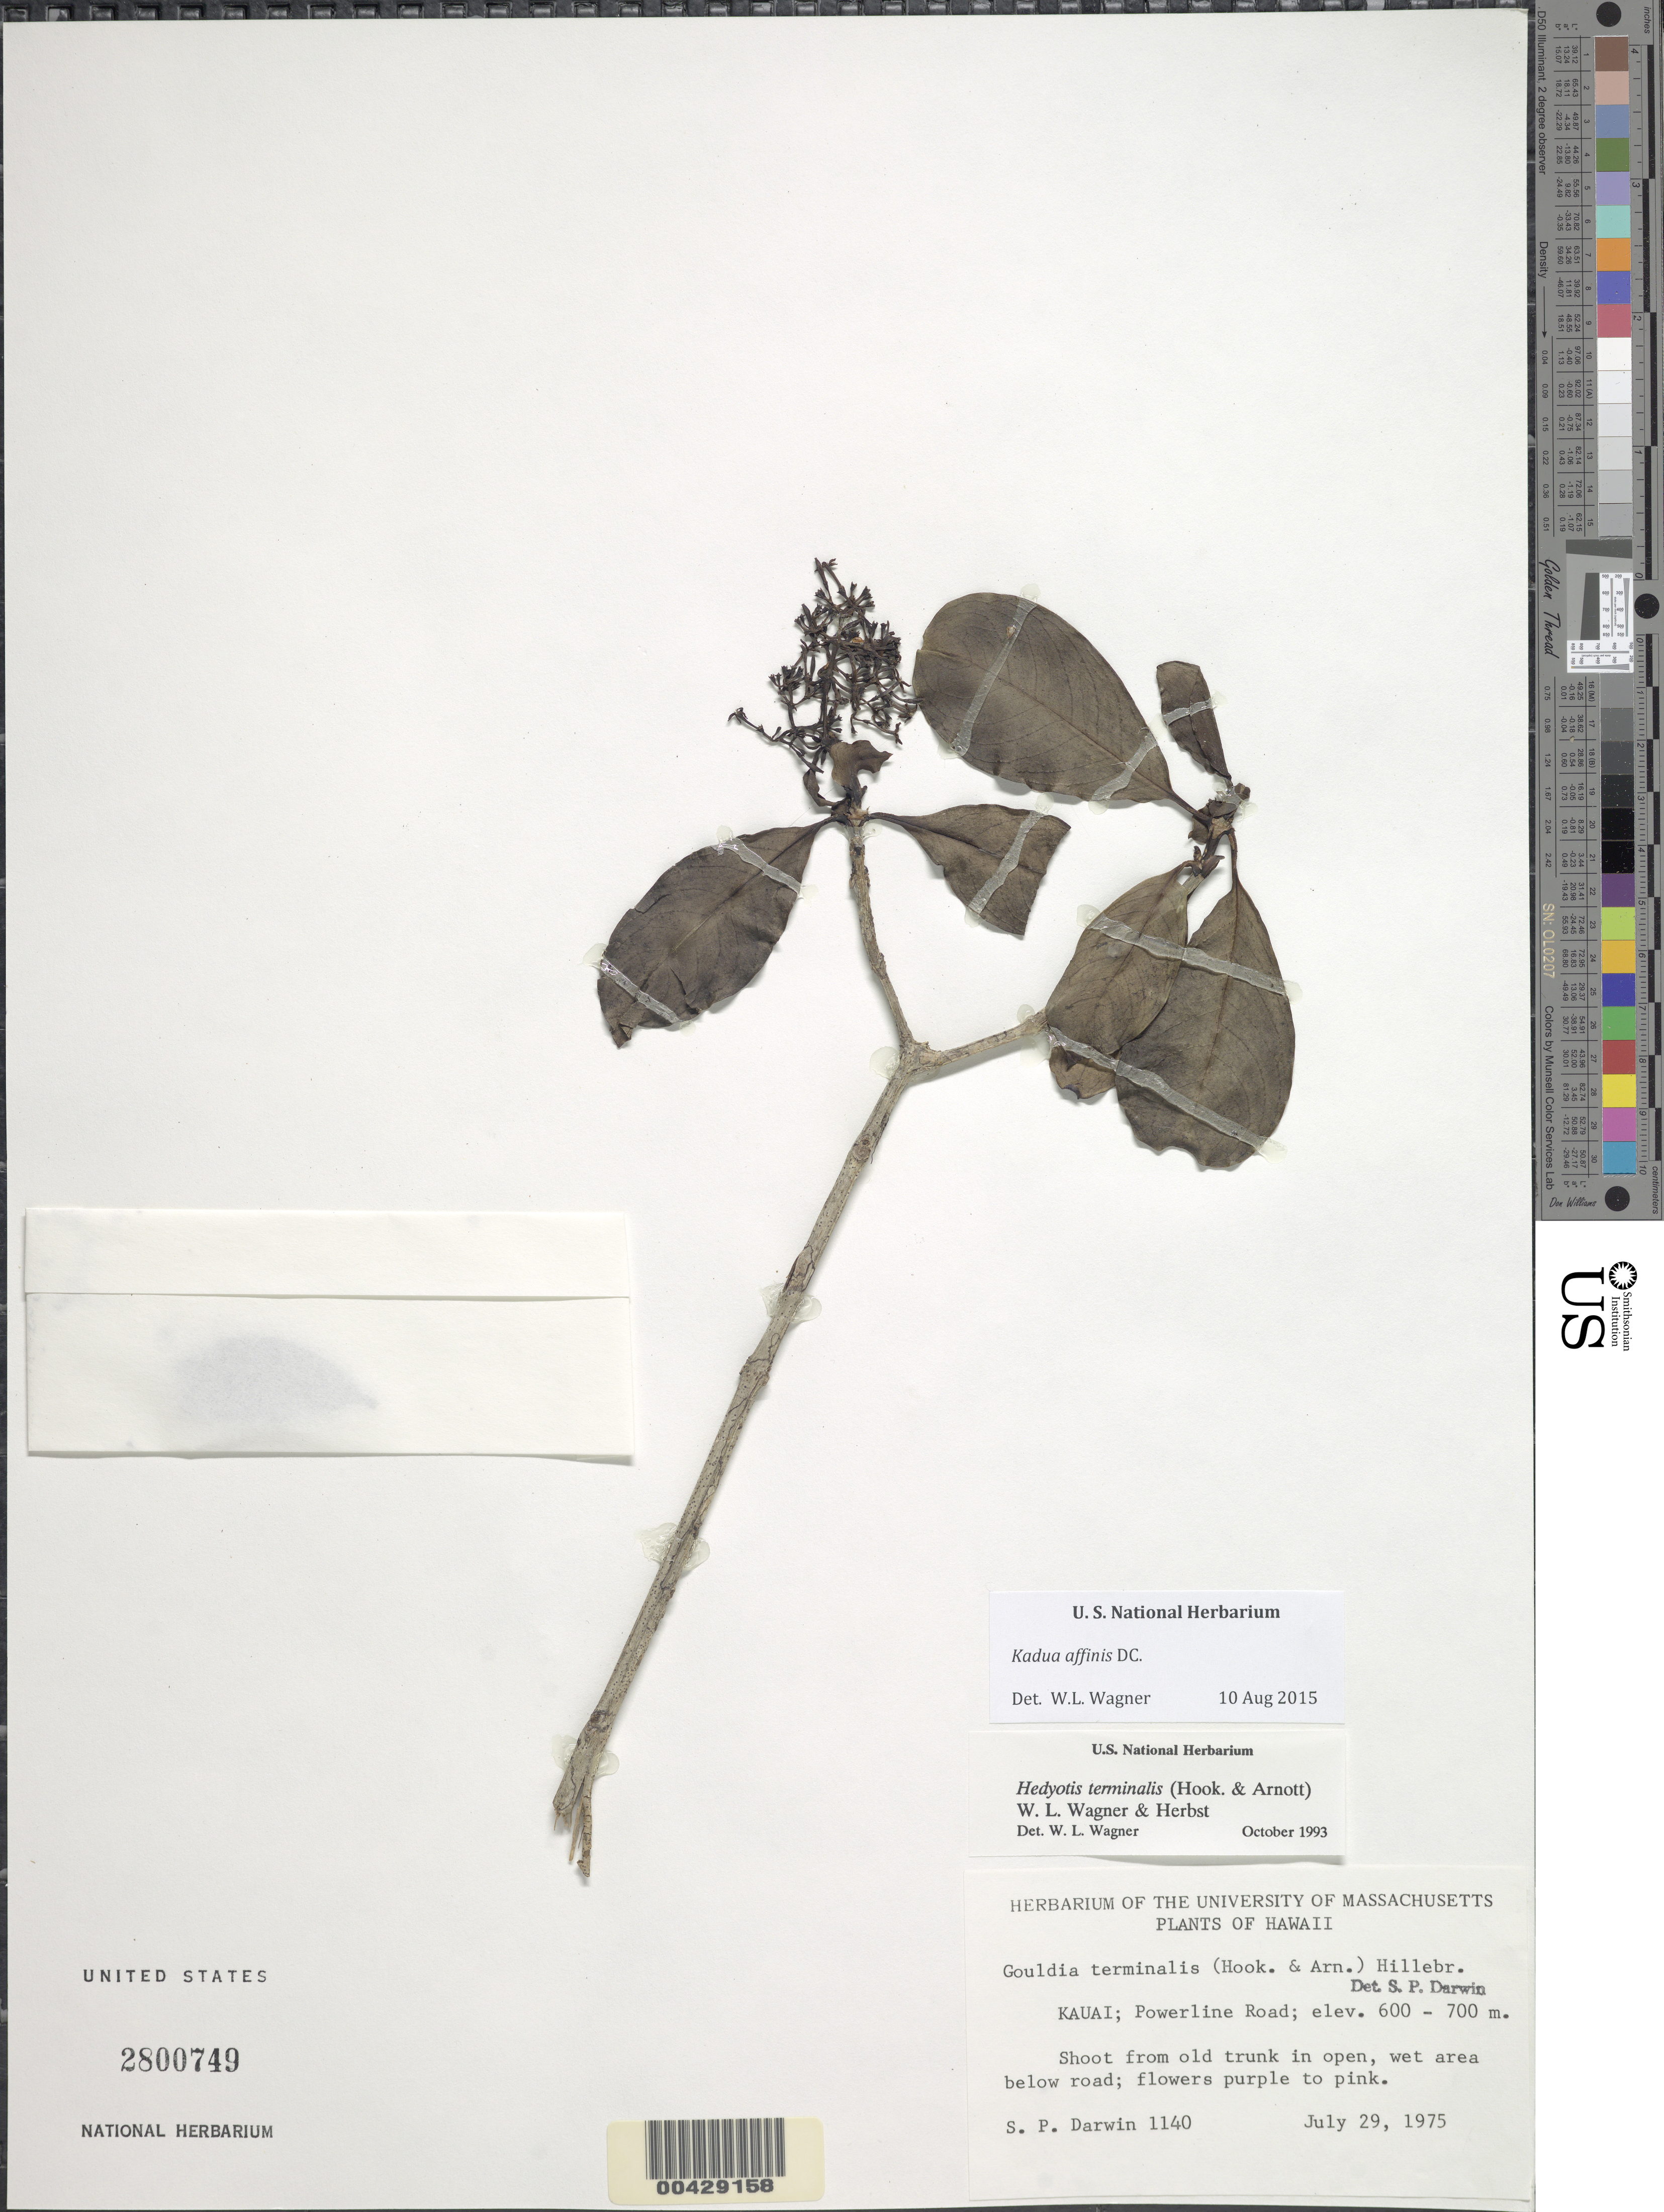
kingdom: Plantae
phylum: Tracheophyta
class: Magnoliopsida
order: Gentianales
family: Rubiaceae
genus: Kadua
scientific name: Kadua affinis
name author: DC.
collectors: S. P. Darwin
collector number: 1140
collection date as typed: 29 Jul 1975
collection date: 1975-07-29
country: United States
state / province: Hawaii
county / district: Kauai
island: Kaua'i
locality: Powerline Road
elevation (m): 600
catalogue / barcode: US 2800749